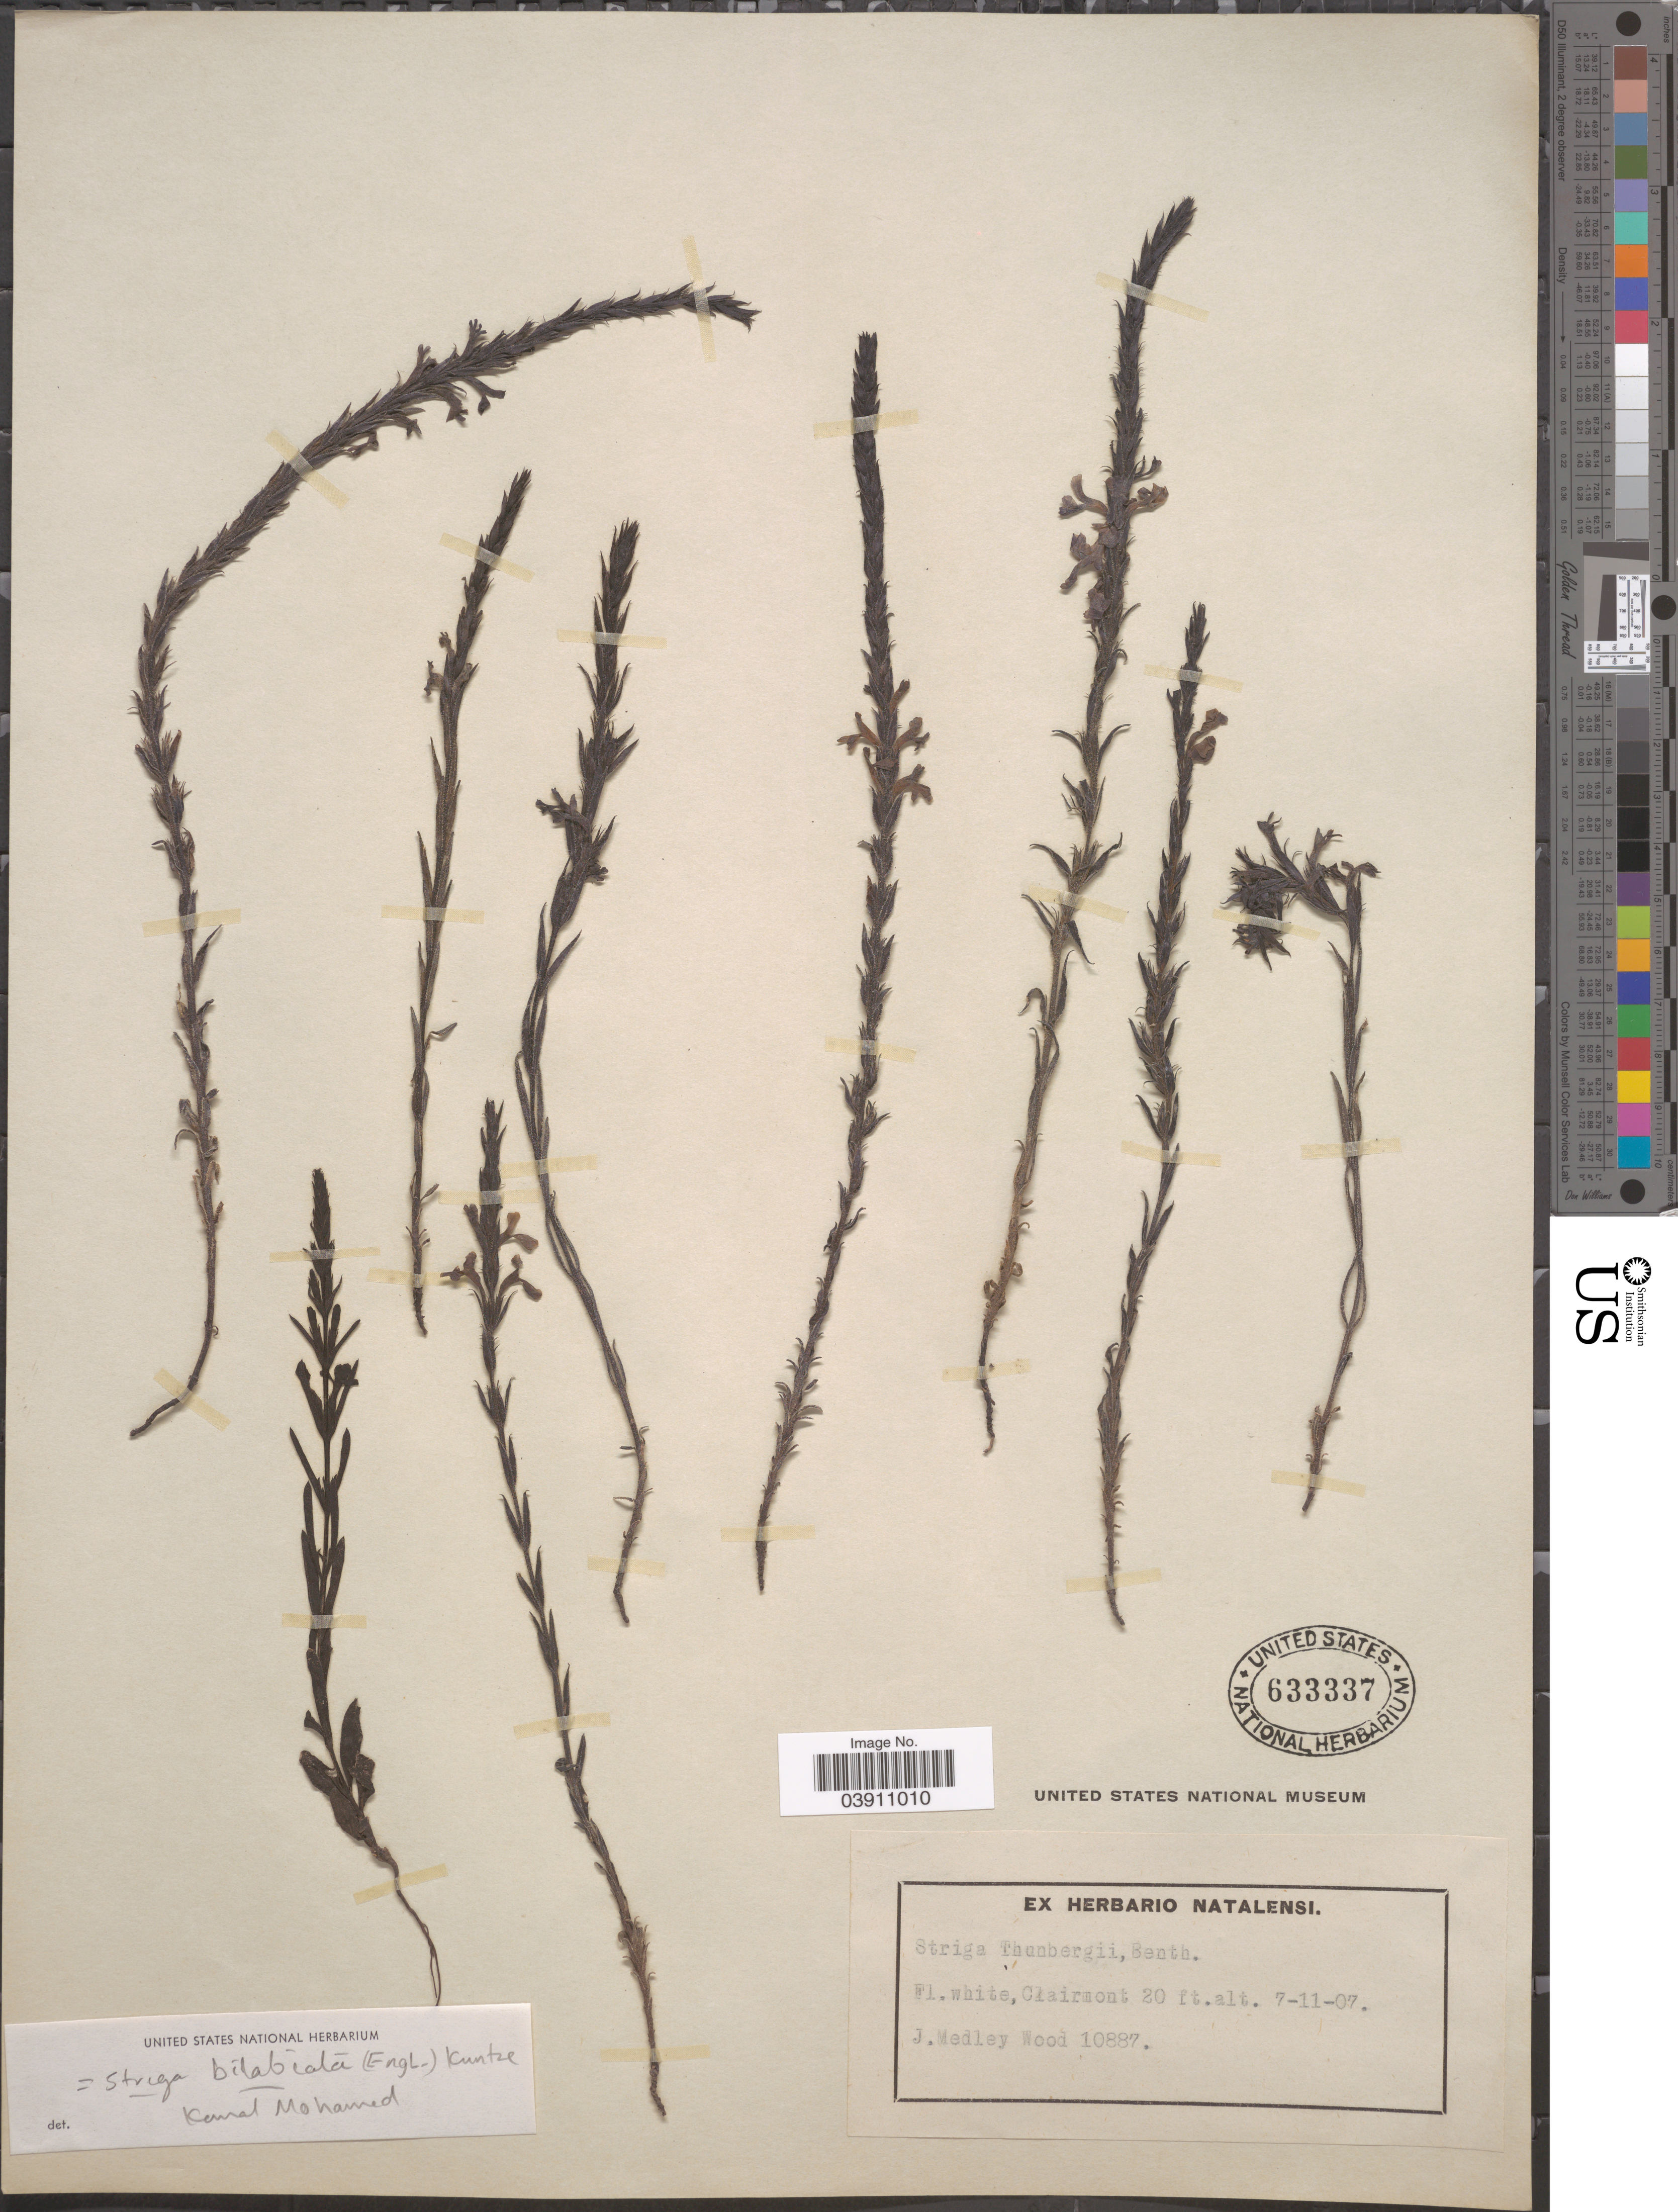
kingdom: Plantae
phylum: Tracheophyta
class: Magnoliopsida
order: Lamiales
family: Orobanchaceae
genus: Striga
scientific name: Striga thunbergii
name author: Benth.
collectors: J. Medley Wood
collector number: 10887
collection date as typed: Transcribed d/m/y: 7/11/7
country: South Africa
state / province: KwaZulu-Natal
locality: Cłairmont.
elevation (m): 6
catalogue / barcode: US 633337